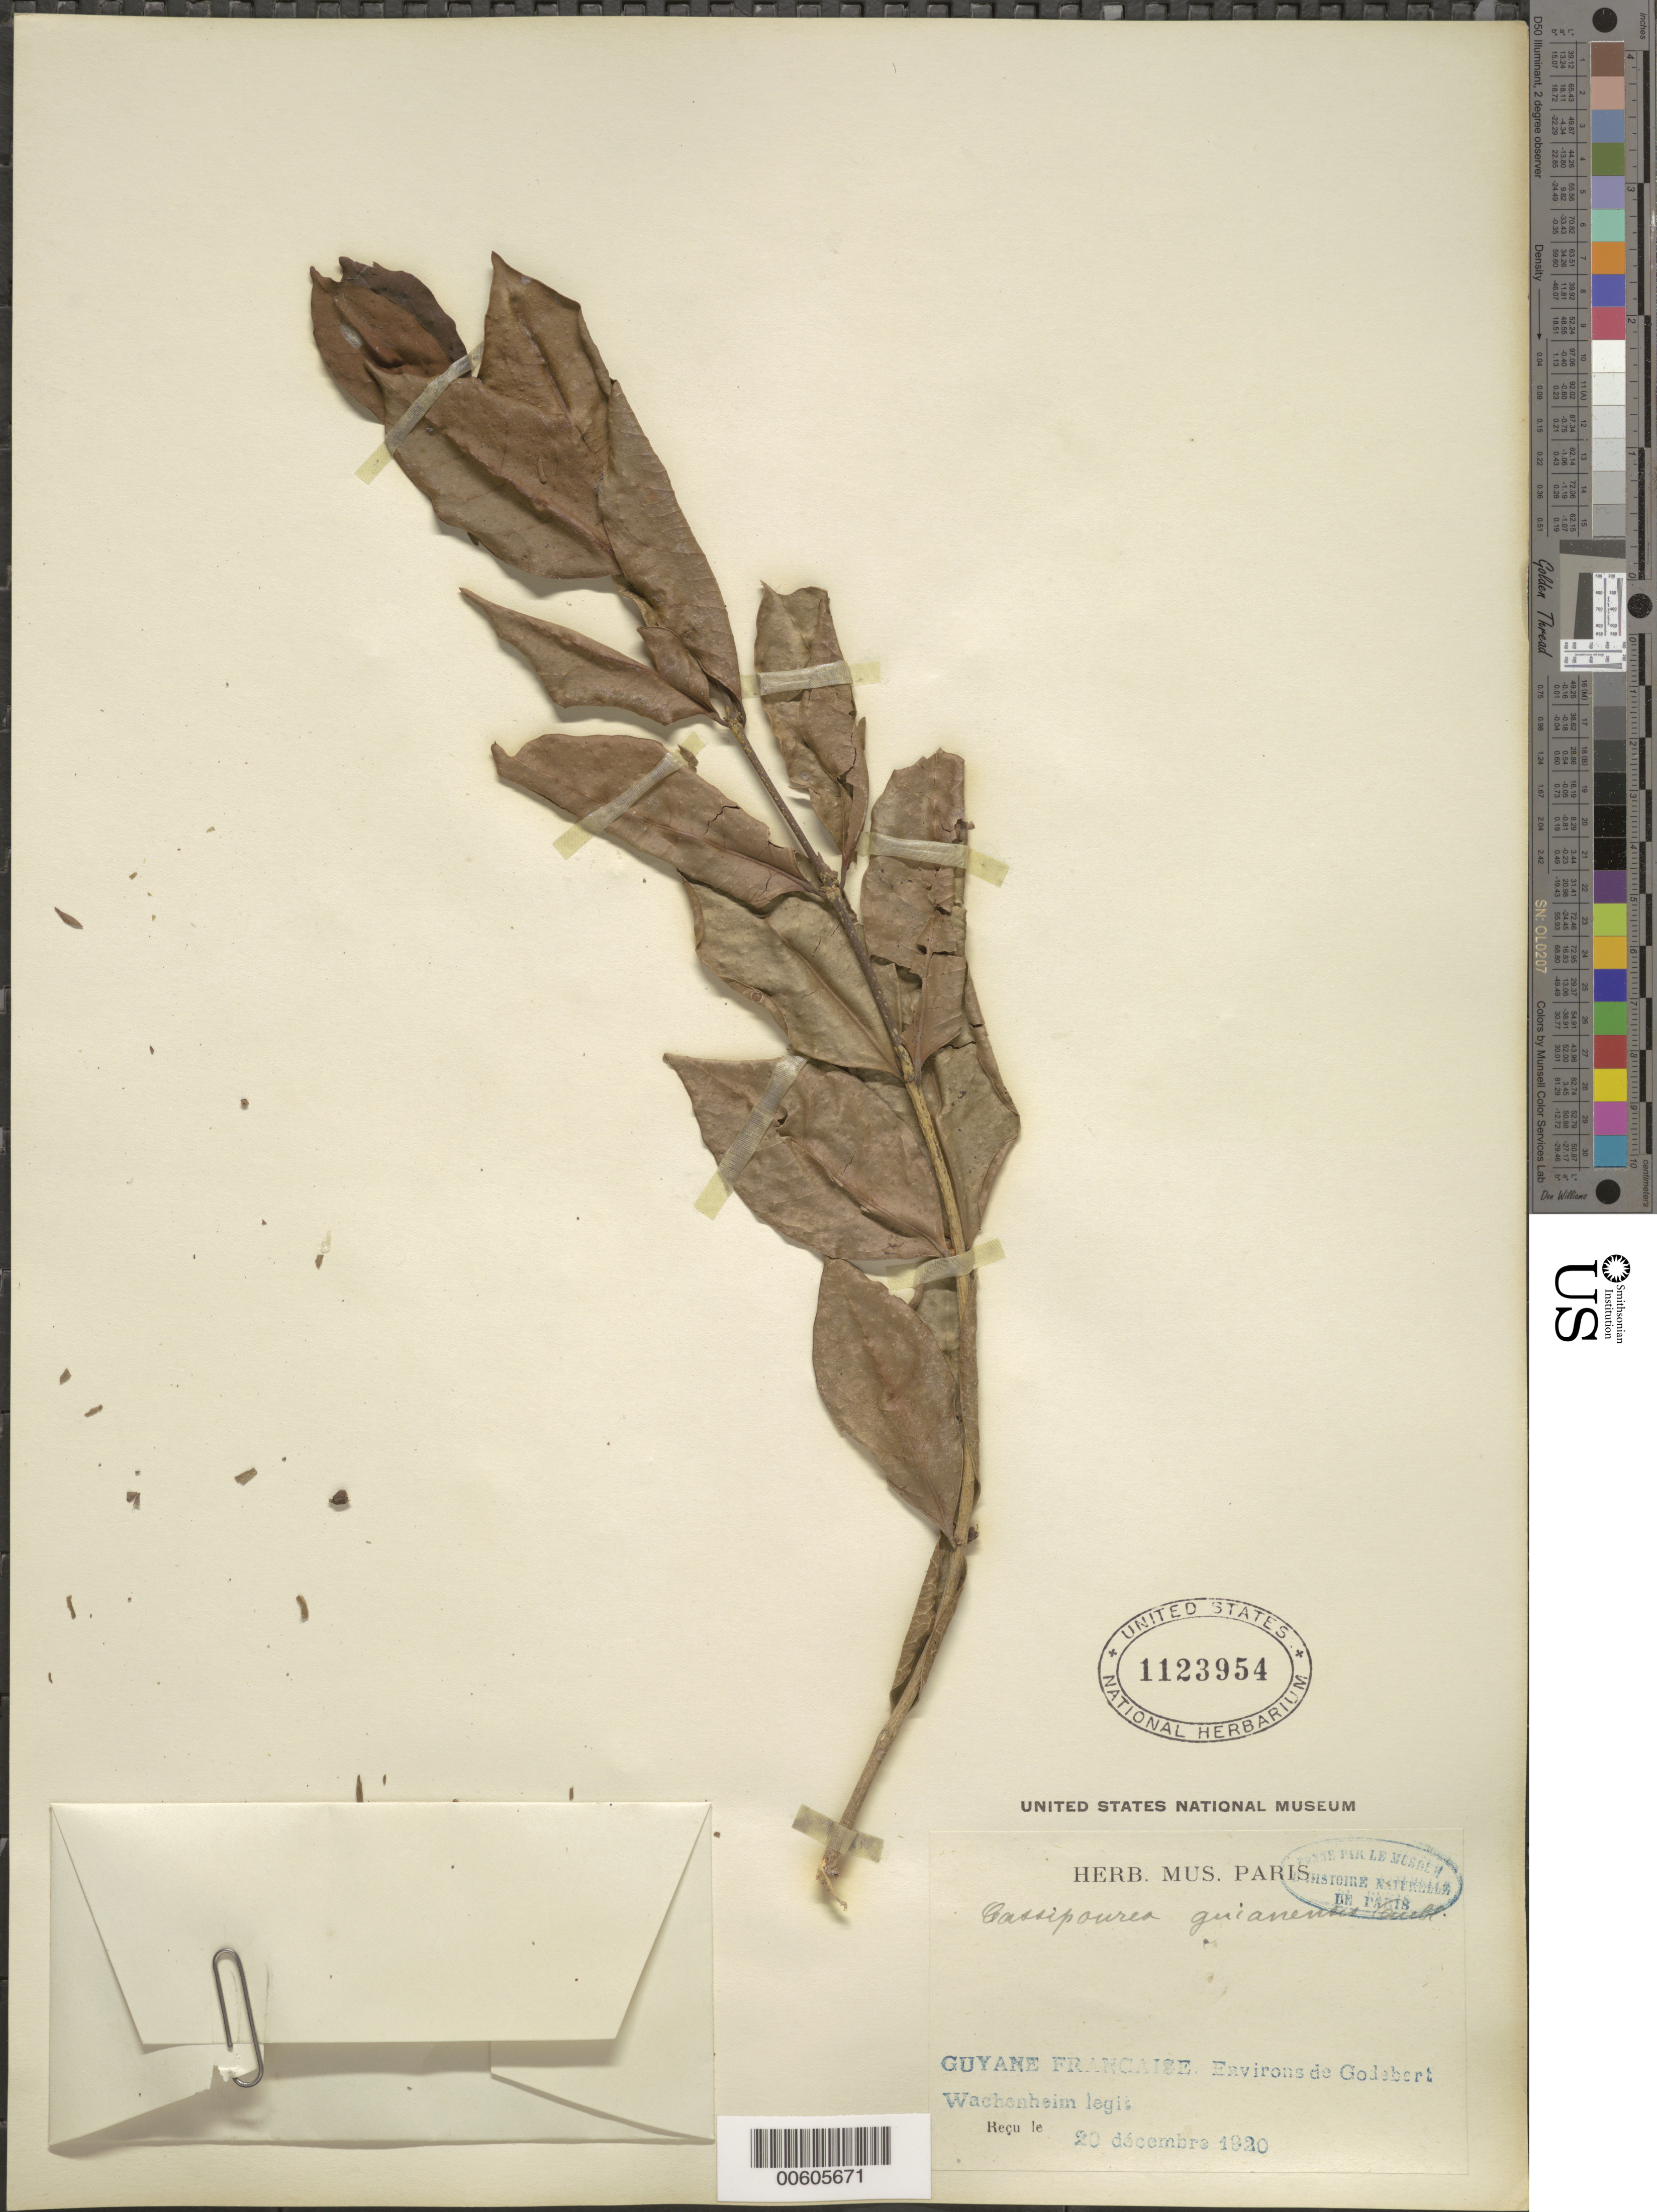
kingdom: Plantae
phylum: Tracheophyta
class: Magnoliopsida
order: Malpighiales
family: Rhizophoraceae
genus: Cassipourea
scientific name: Cassipourea guianensis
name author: Aubl.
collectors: G. Wachenheim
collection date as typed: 1920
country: French Guiana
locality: Godebert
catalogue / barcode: US 1123954